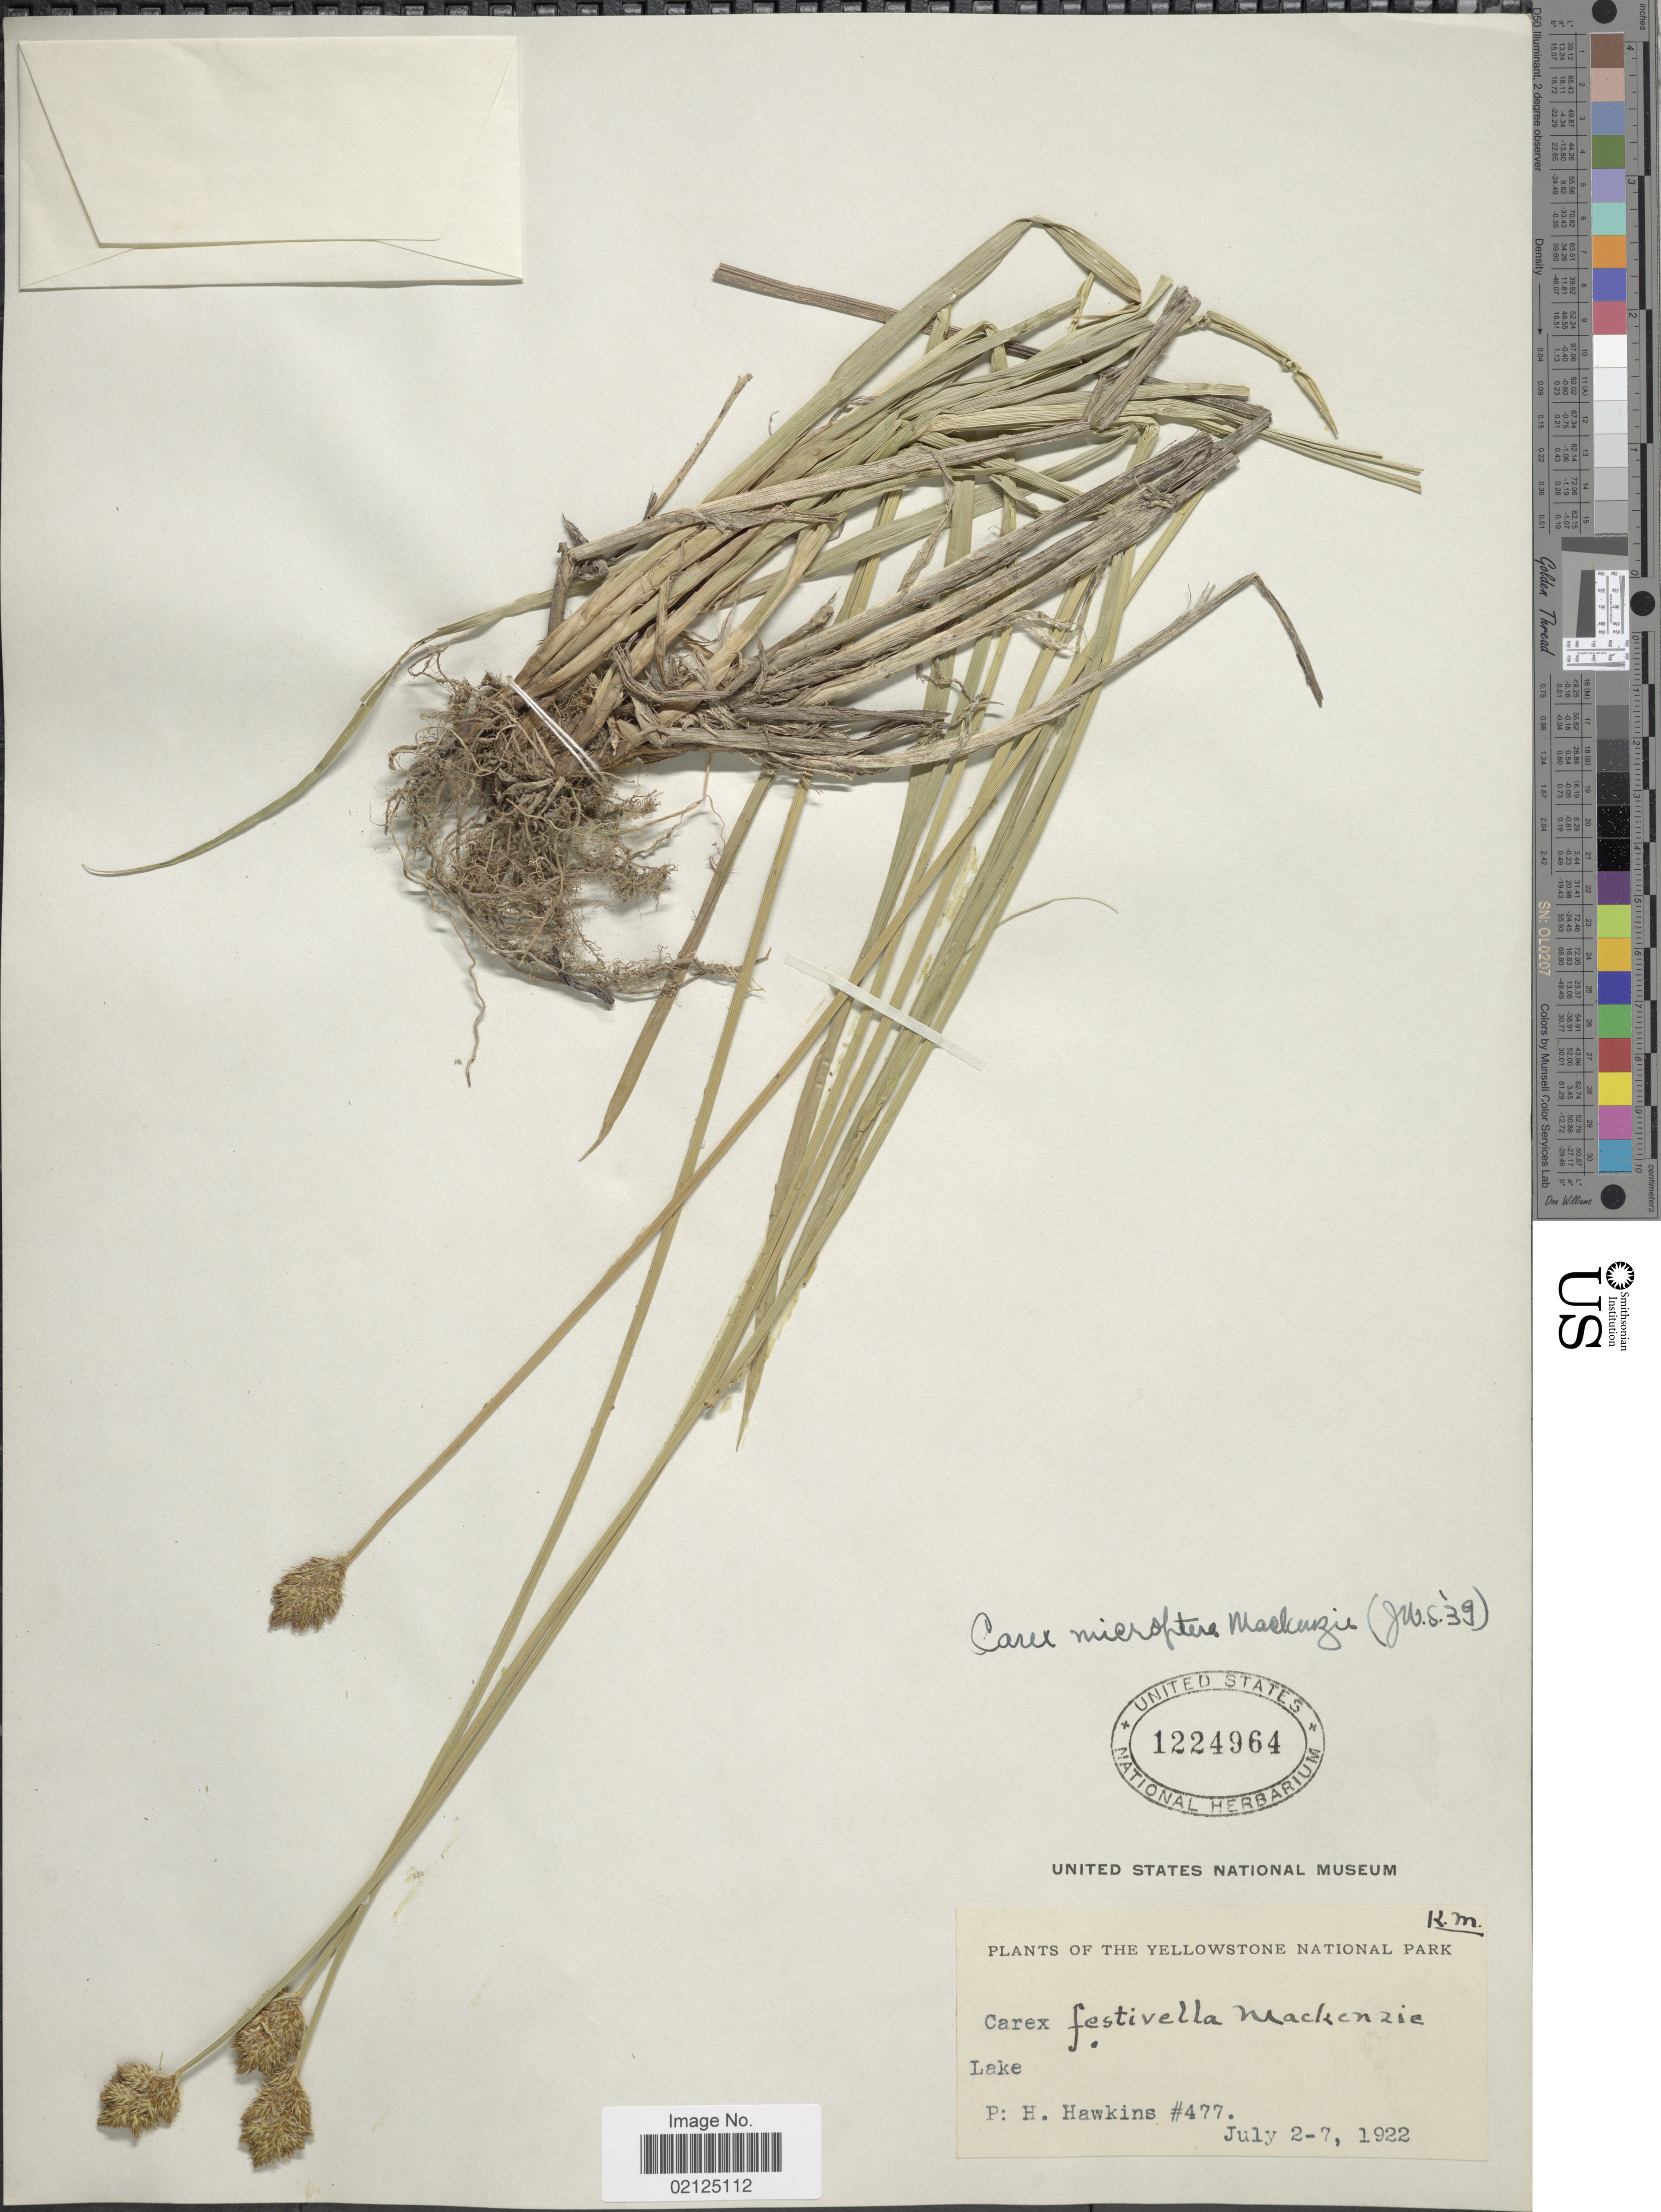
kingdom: Plantae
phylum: Tracheophyta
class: Liliopsida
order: Poales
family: Cyperaceae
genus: Carex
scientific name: Carex microptera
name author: Mack.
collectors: P. Hawkins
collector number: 477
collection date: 1922-07-02/1922-07-07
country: United States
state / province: Wyoming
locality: The Yellowstone National Park, Lake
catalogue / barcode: US 1224964